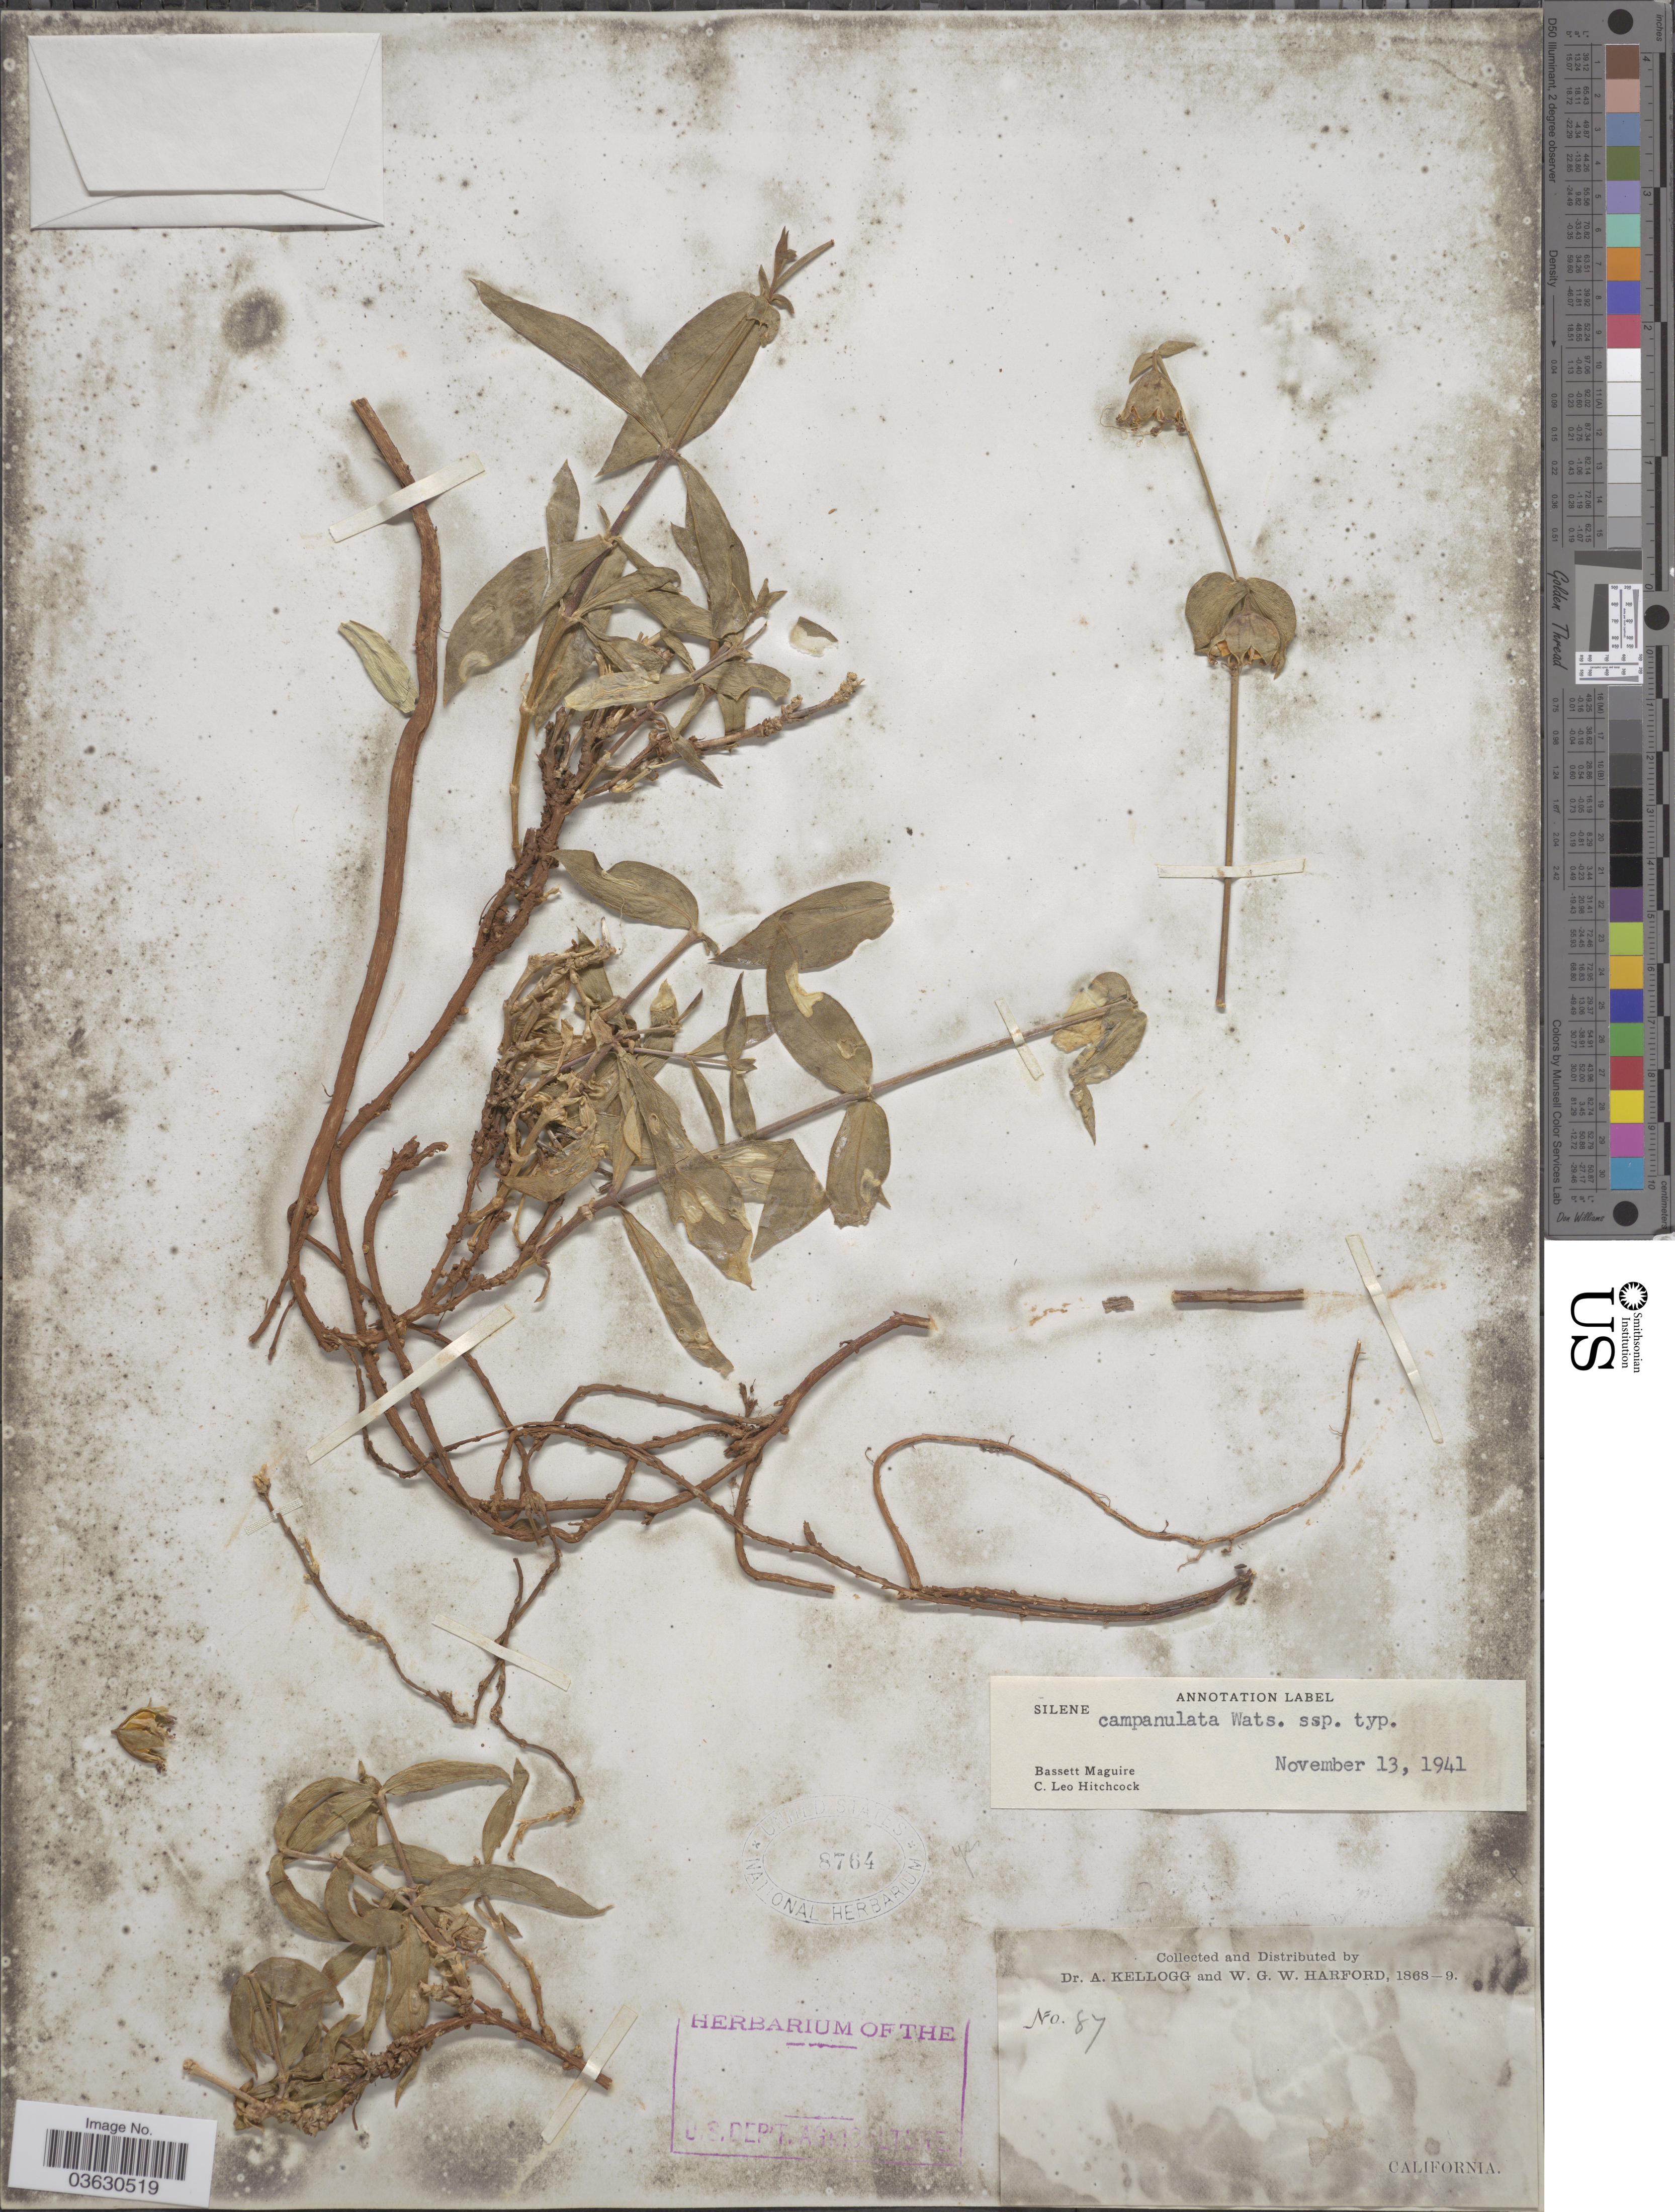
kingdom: Plantae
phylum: Tracheophyta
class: Magnoliopsida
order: Caryophyllales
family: Caryophyllaceae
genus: Silene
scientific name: Silene campanulata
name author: S. Watson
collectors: A. Kellogg & W. G. W. Harford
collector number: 87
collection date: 1868/1869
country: United States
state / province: California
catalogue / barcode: US 8764